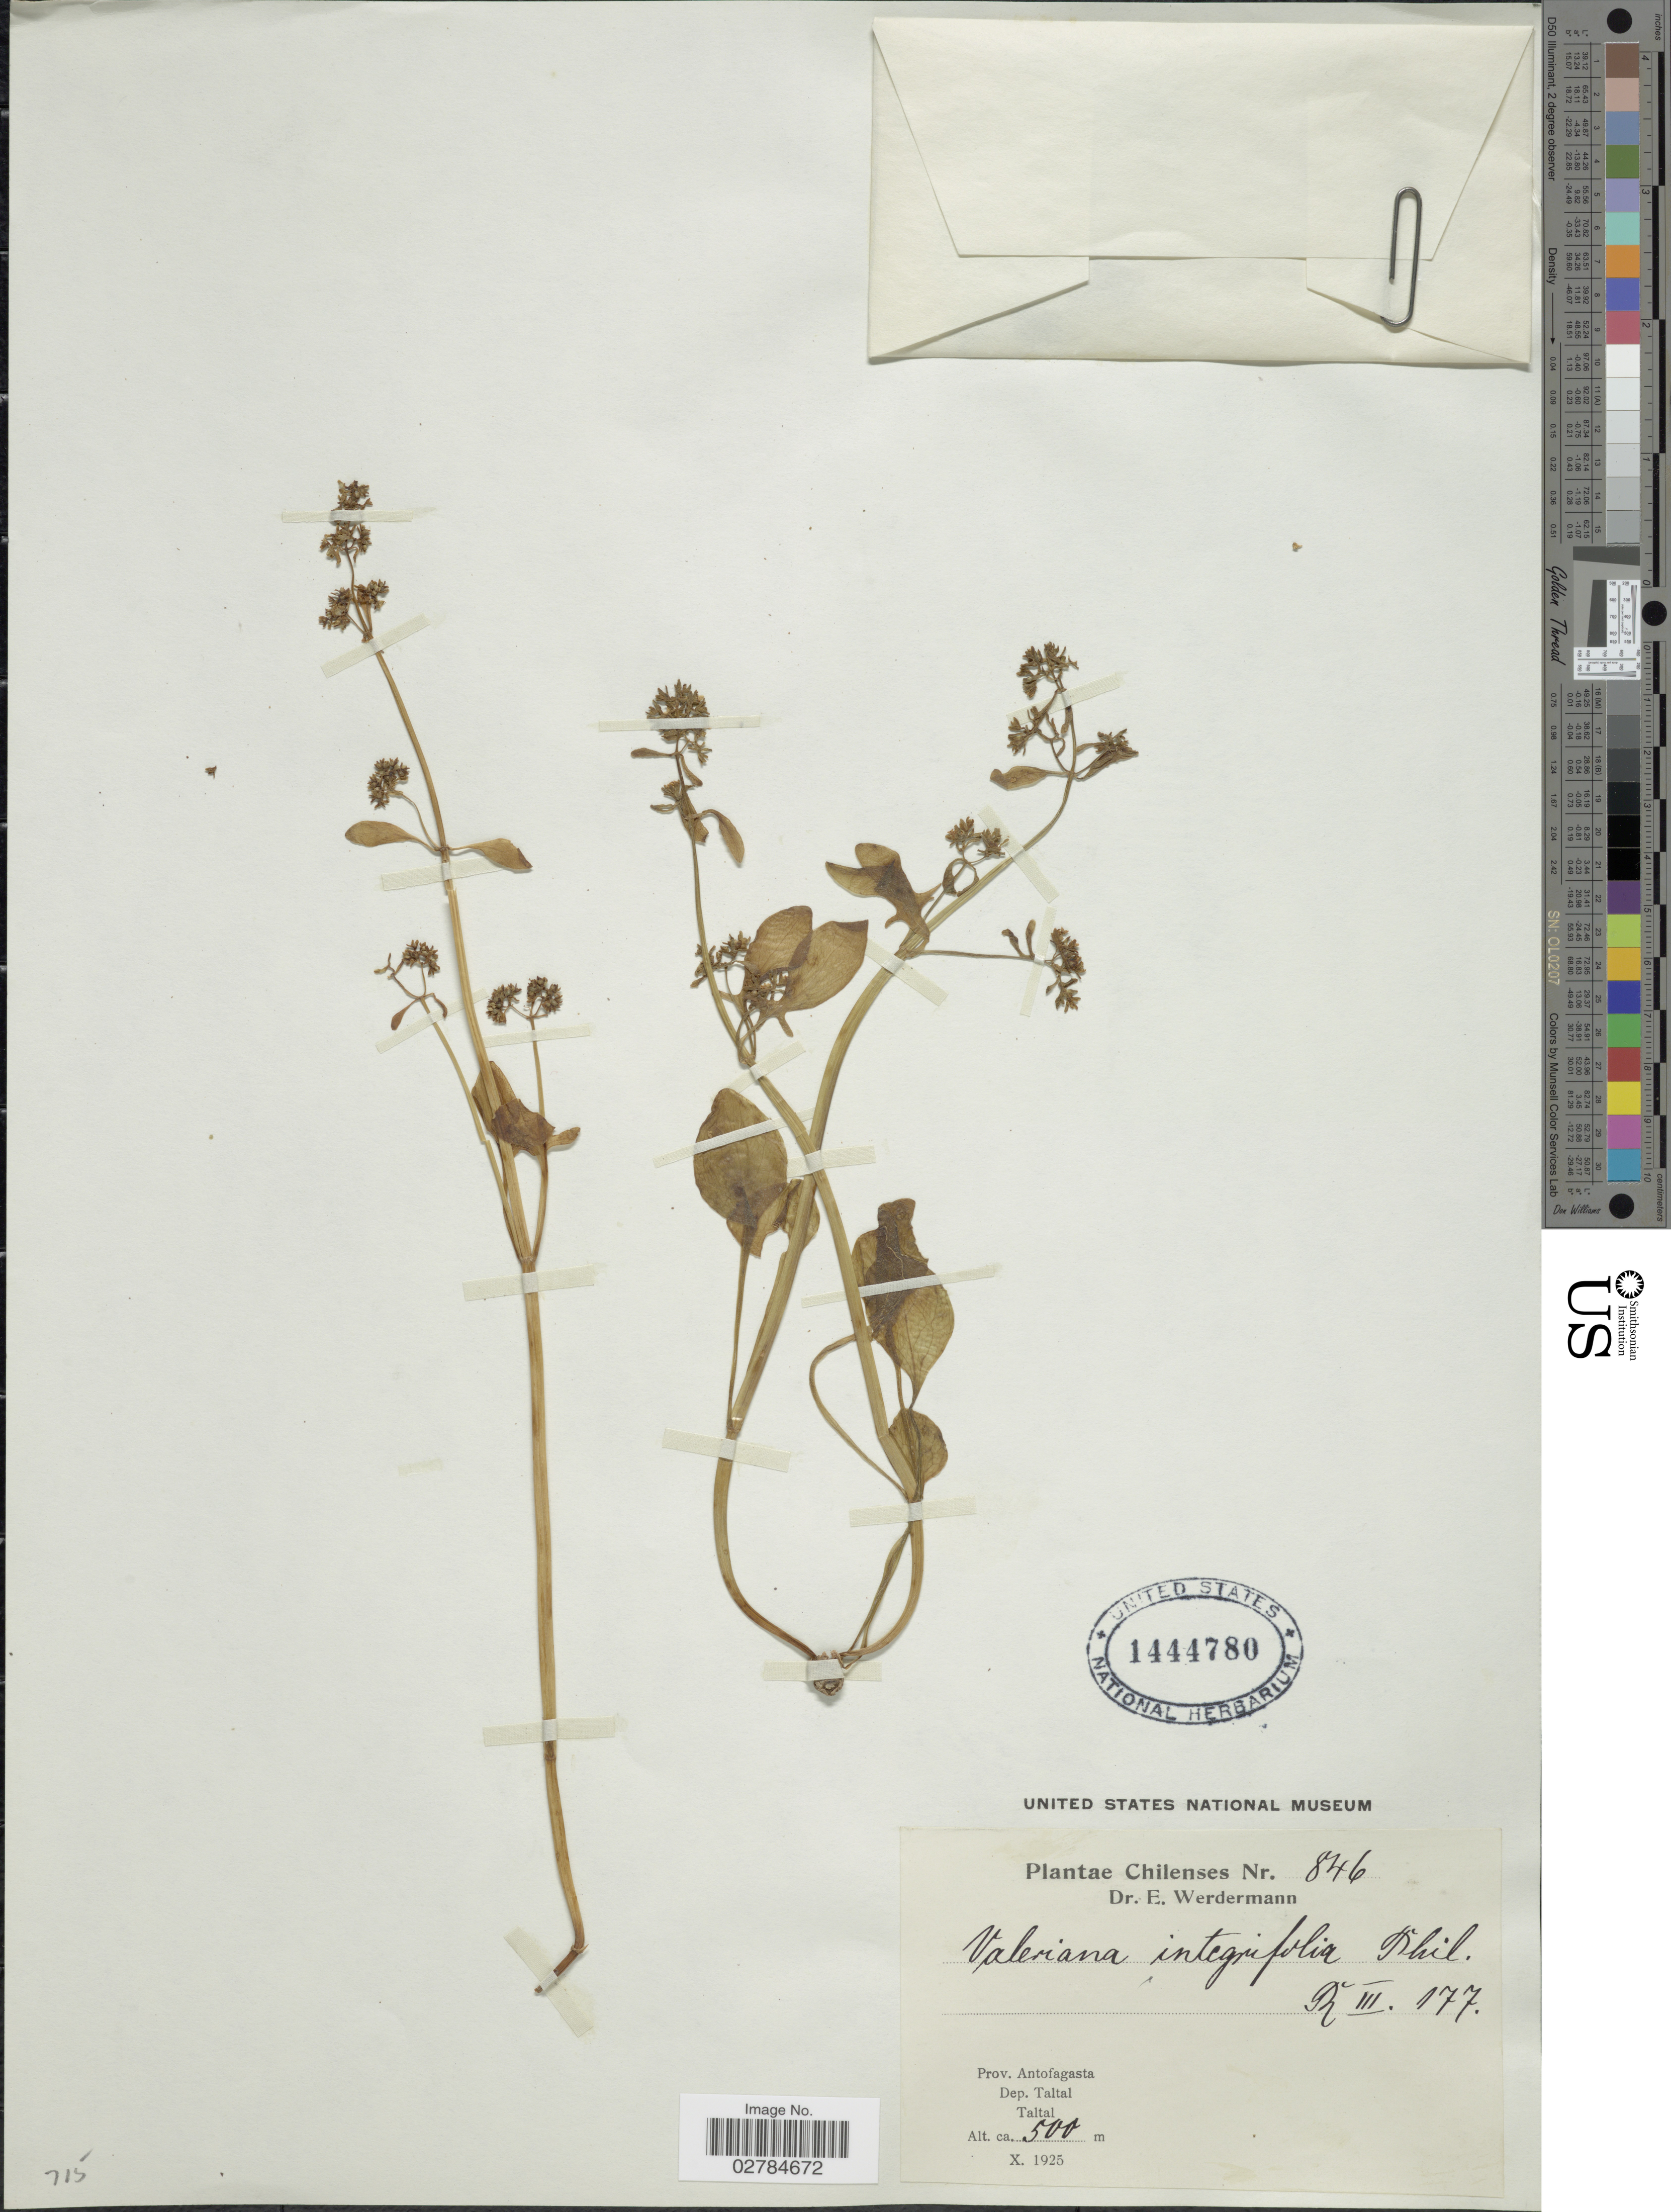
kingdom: Plantae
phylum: Tracheophyta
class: Magnoliopsida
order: Dipsacales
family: Caprifoliaceae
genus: Valeriana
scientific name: Valeriana integrifolia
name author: Phil.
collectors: E. Werdermann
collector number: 846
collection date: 1925-10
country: Chile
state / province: Antofagasta (II)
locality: Prov. Antofagasta, Dep. Taltal, Taltal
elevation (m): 500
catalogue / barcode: US 1444780